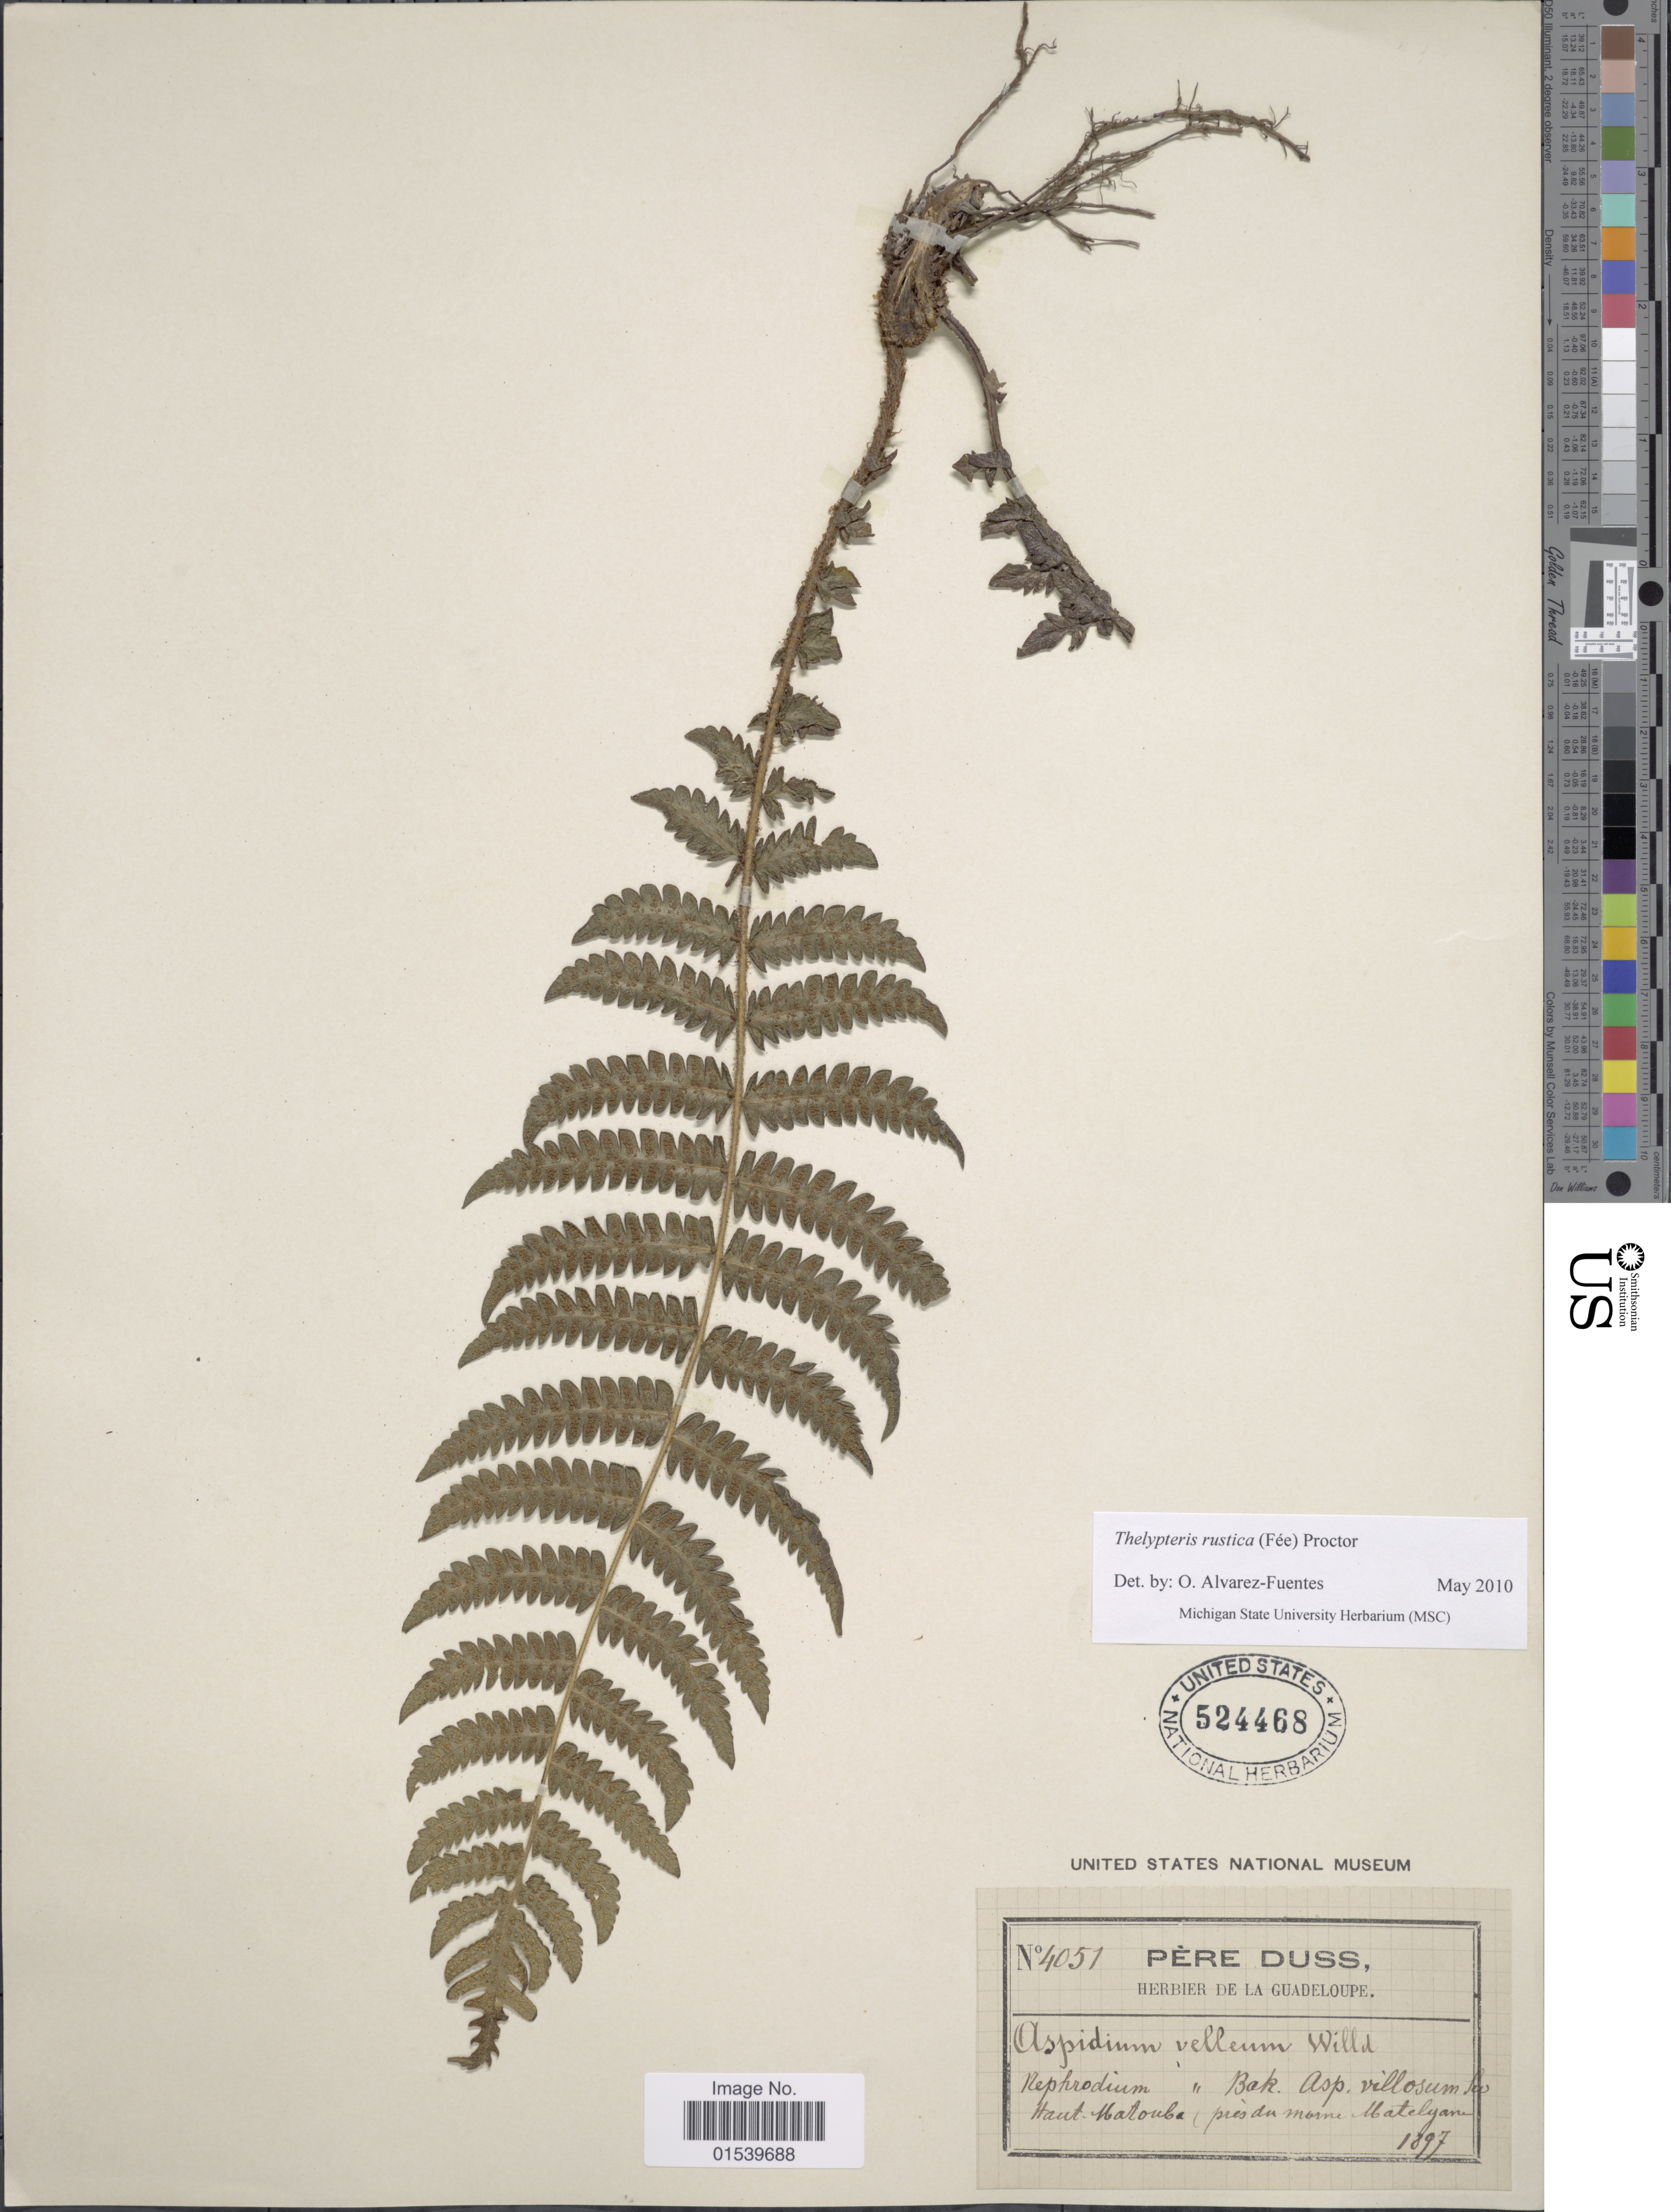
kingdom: Plantae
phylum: Tracheophyta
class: Polypodiopsida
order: Polypodiales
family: Thelypteridaceae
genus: Amauropelta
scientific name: Amauropelta rustica (Fée) comb. nov., ined 2015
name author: (Fée)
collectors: Père Duss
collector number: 4051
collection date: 1897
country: Guadeloupe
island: Leeward Is.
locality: Haut. Matouba (prés du morne Matéliane)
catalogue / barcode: US 524468